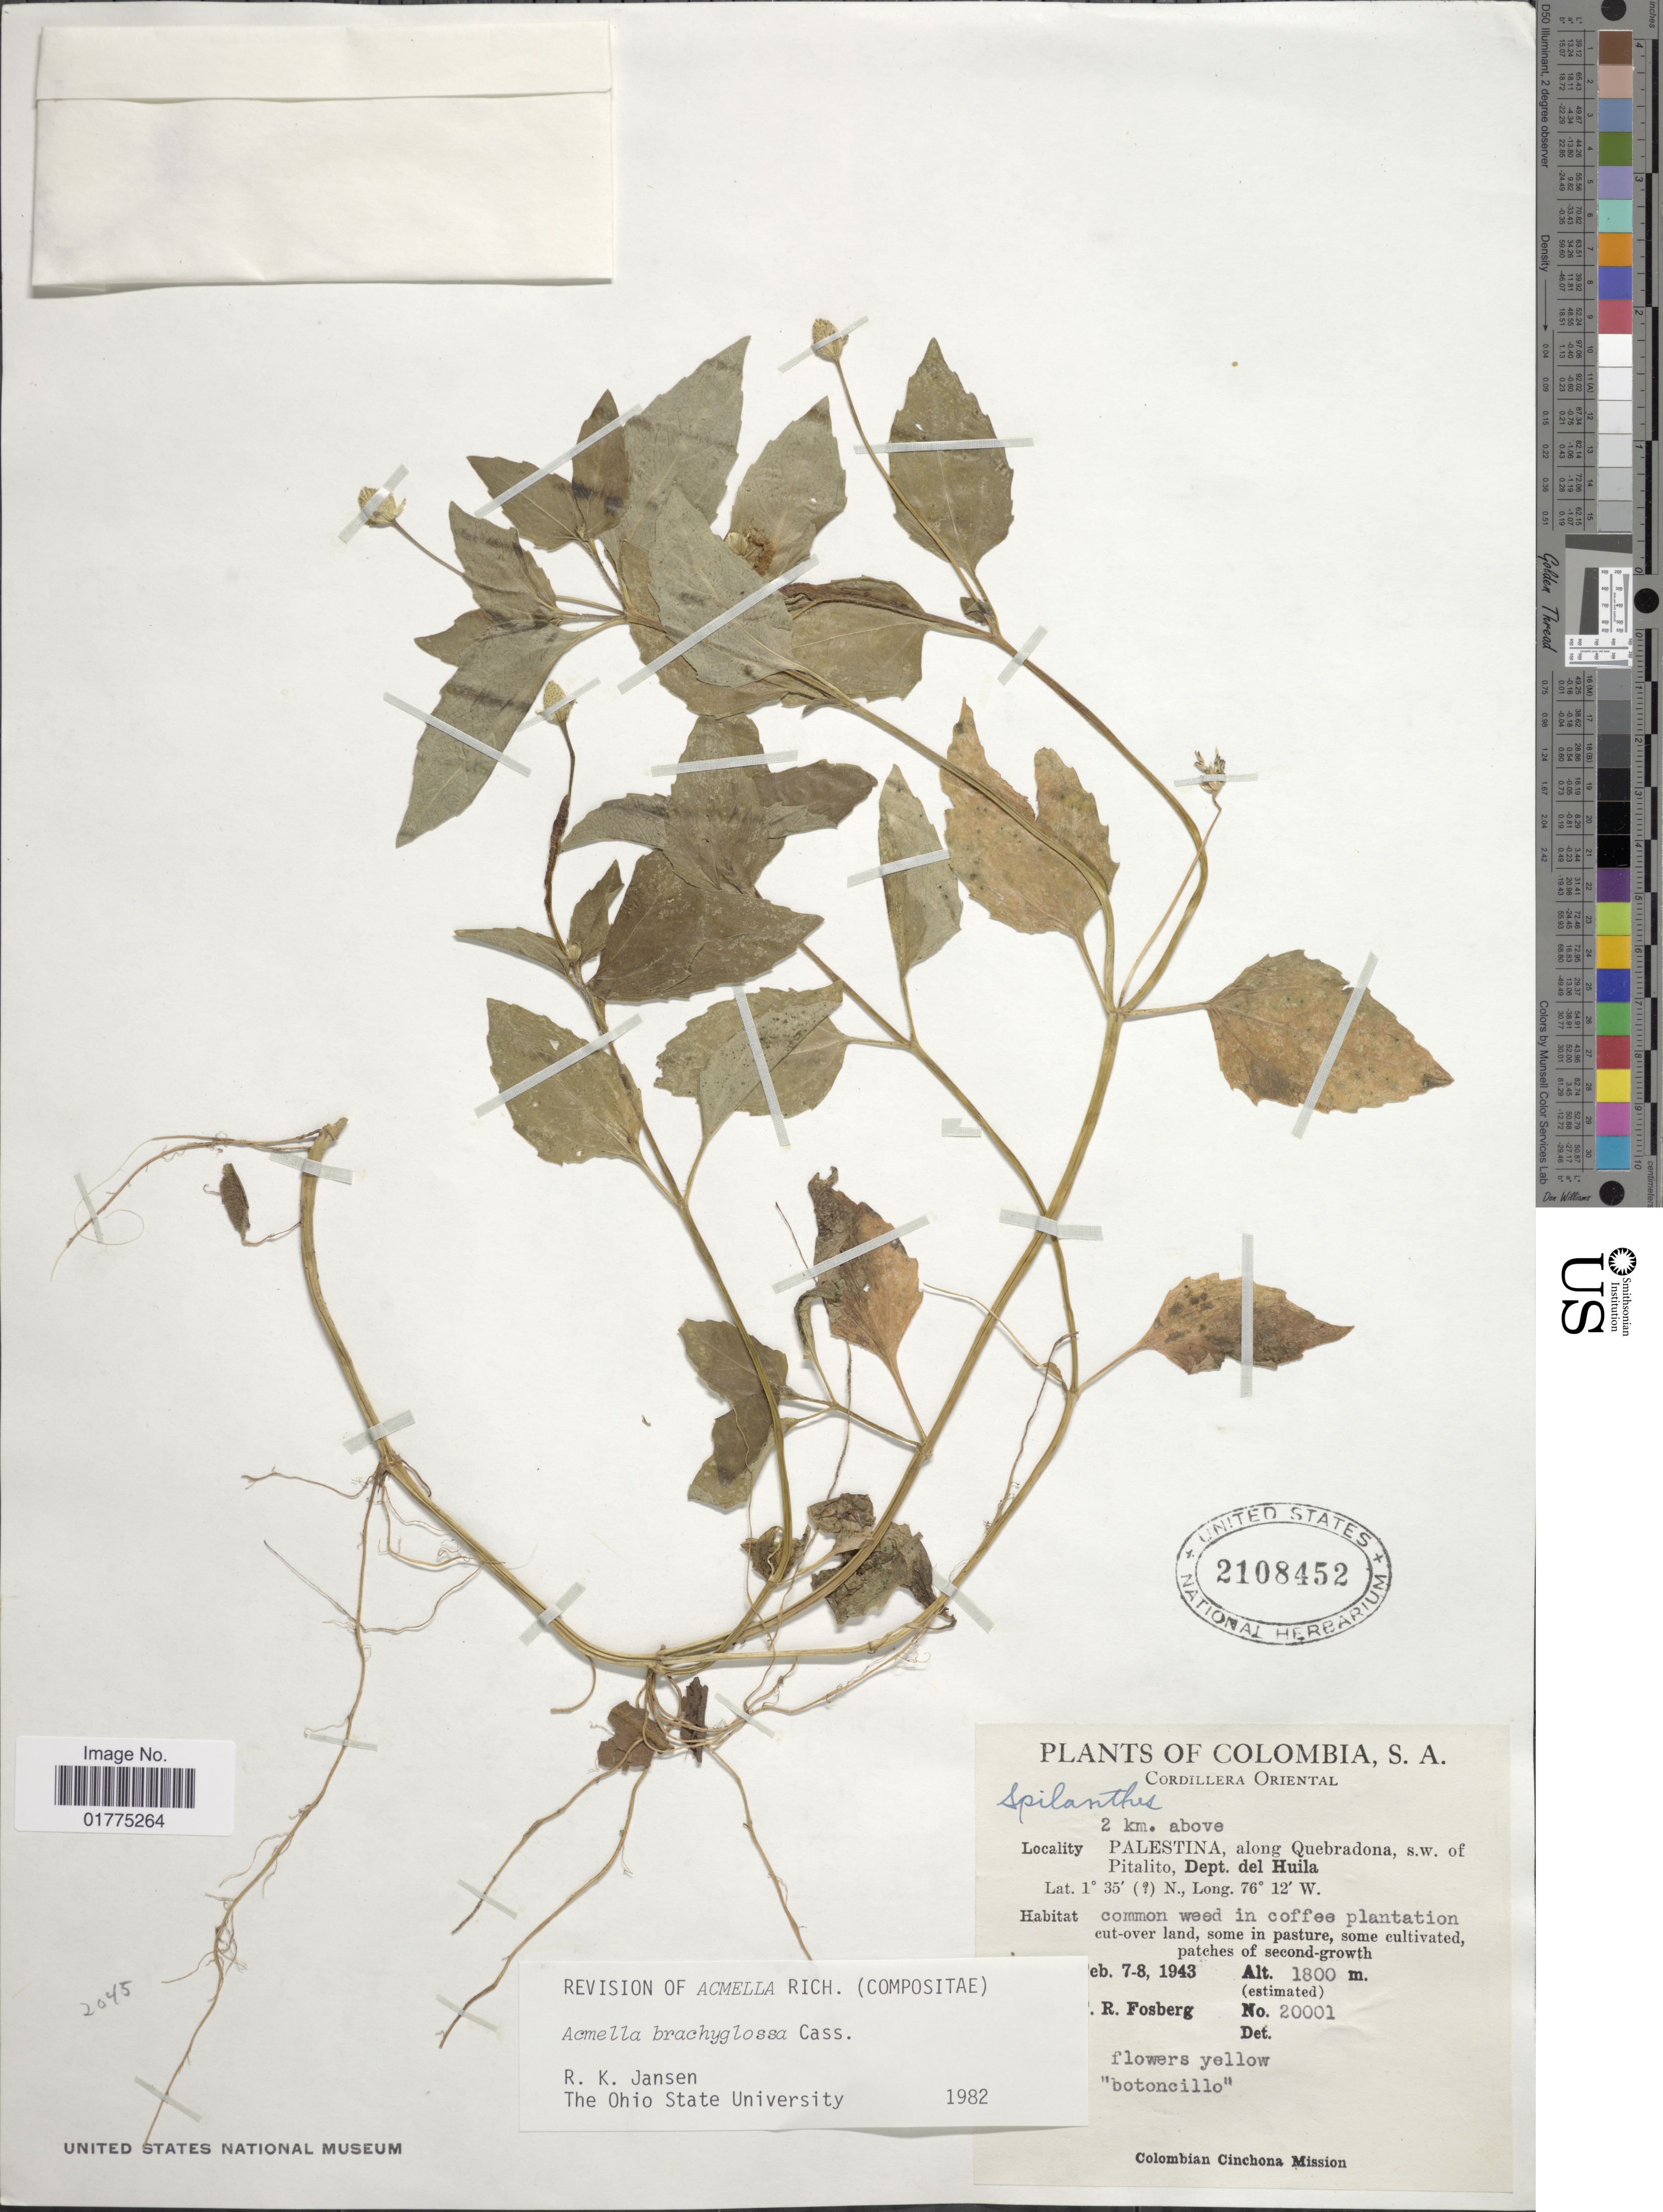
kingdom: Plantae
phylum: Tracheophyta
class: Magnoliopsida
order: Asterales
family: Asteraceae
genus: Acmella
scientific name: Acmella brachyglossa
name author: Cass.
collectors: F. R. Fosberg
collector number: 20001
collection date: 1943-02-07/1943-02-08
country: Colombia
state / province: Huila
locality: Cordillera Oriental, 2 km. above Palestina, along Quebradona, s. w. of Pitalito, Dept. del Huila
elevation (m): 1800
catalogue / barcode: US 2108452